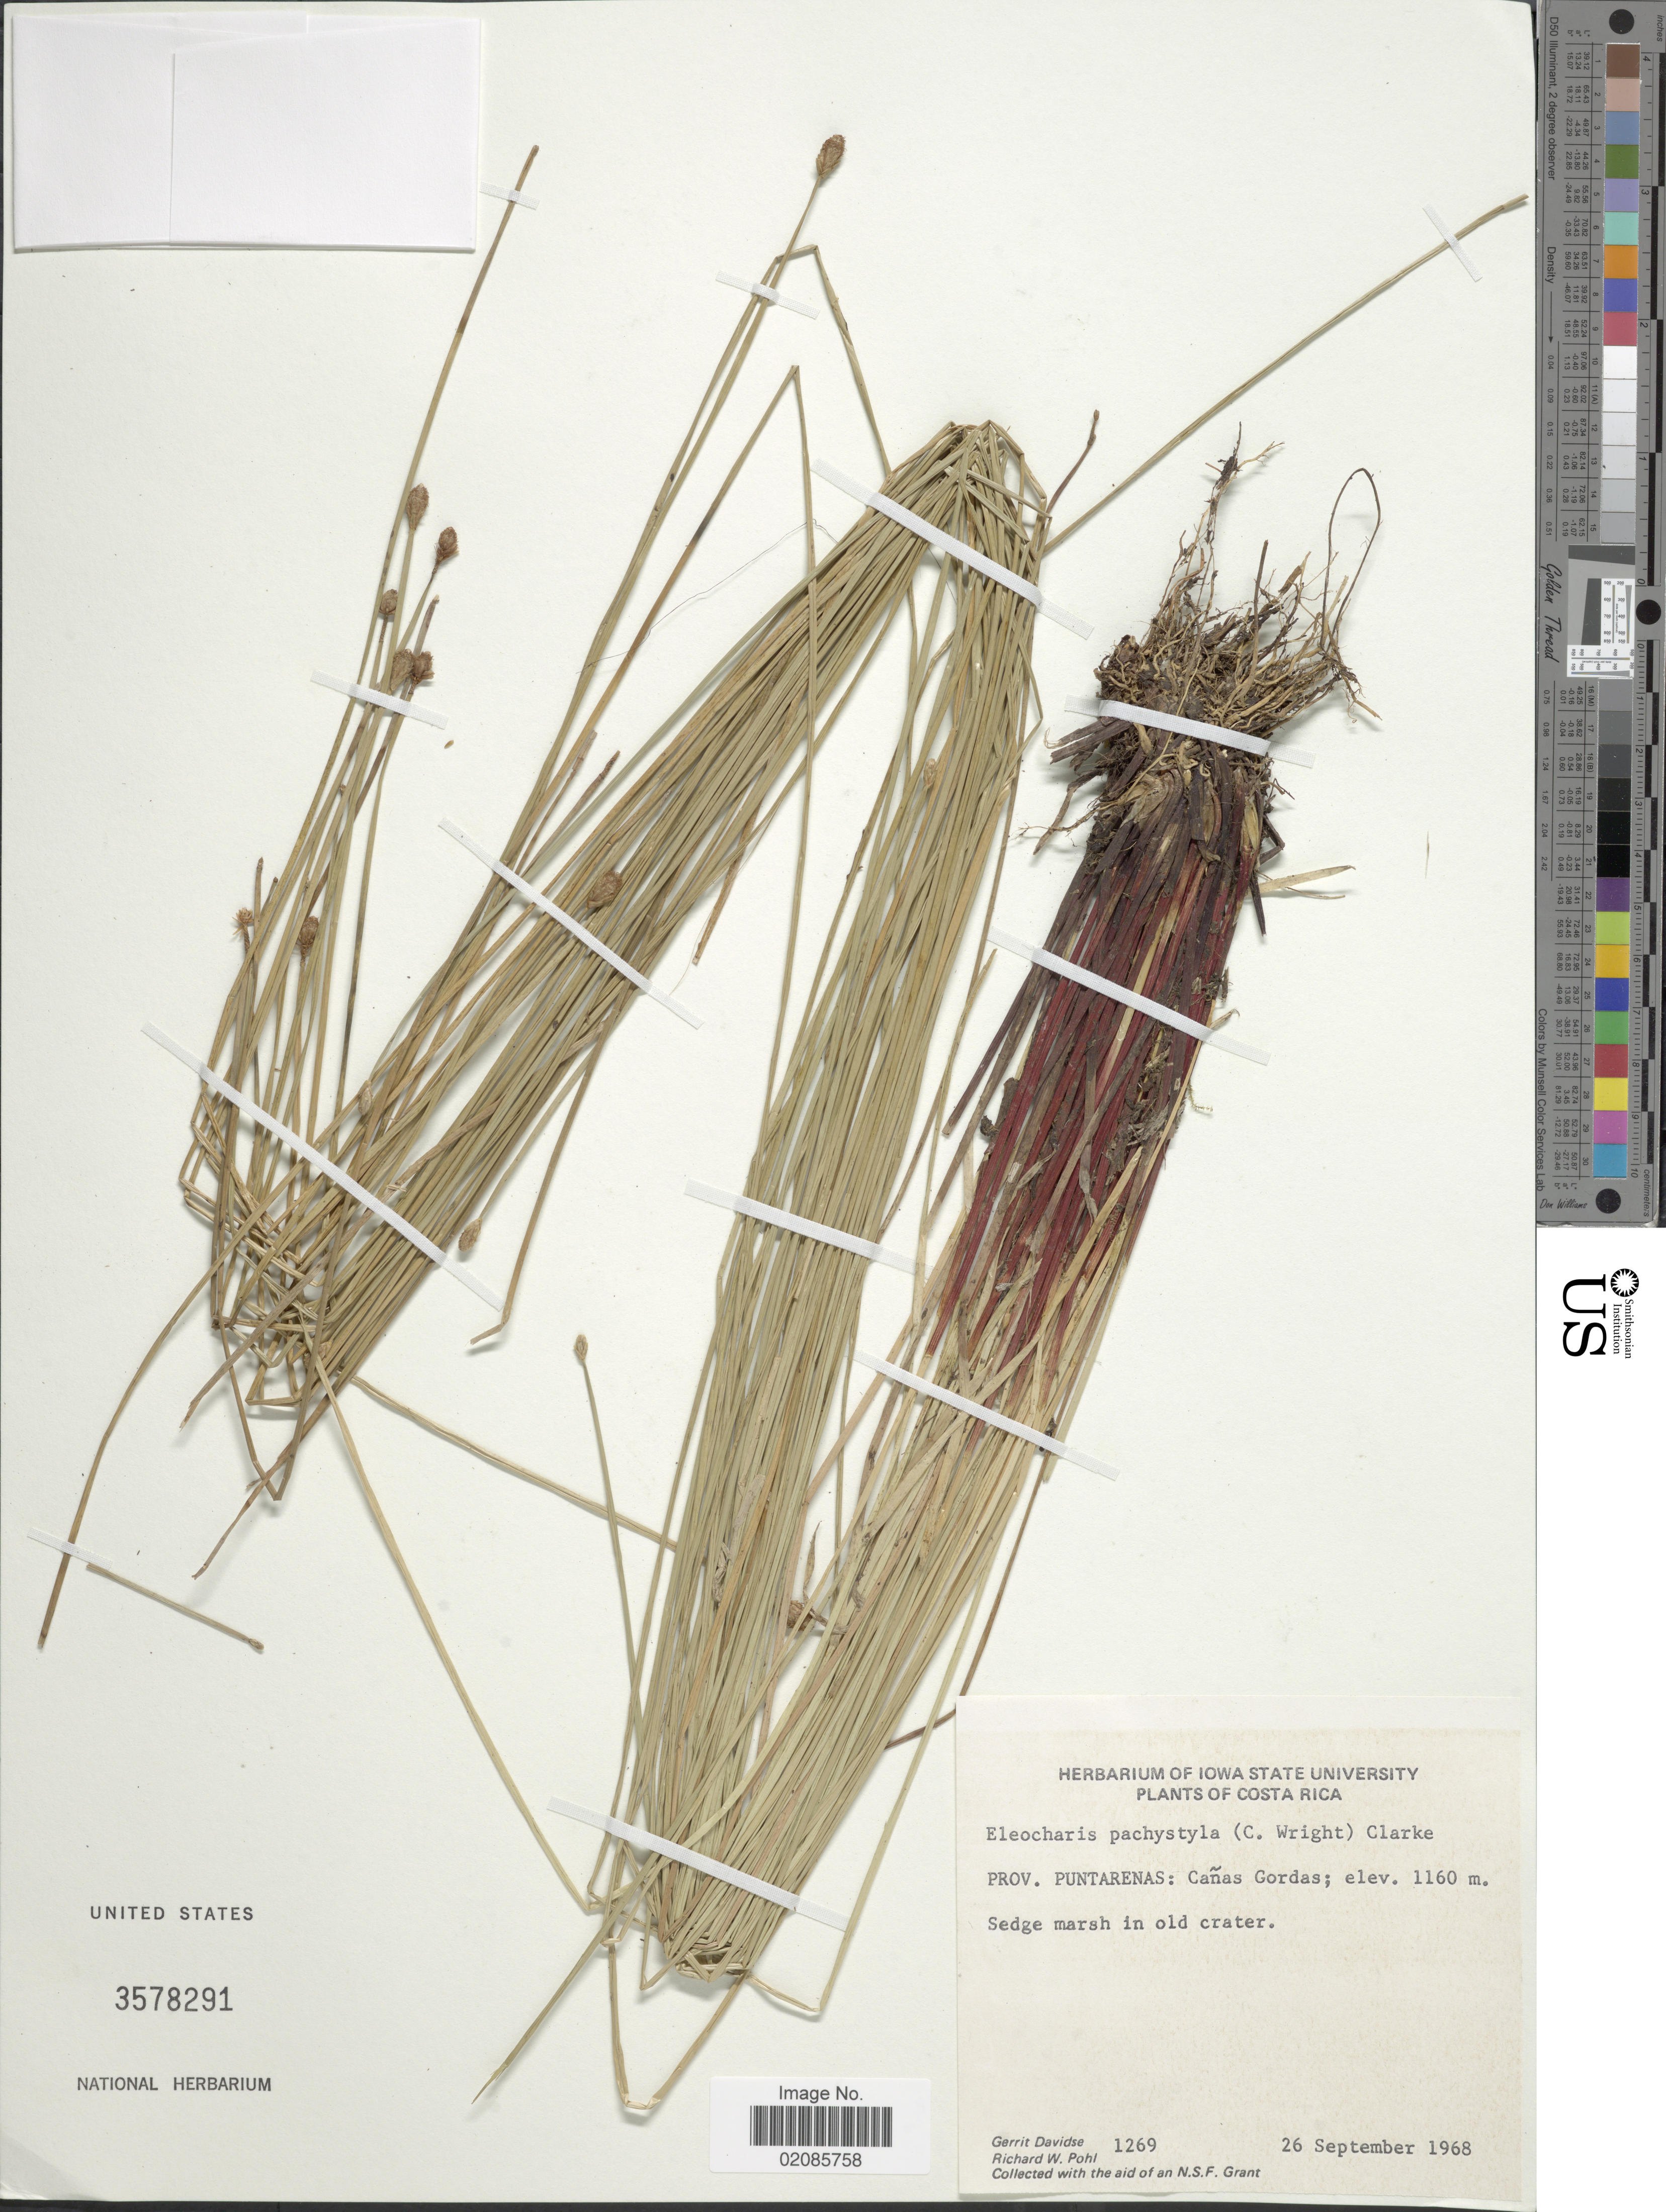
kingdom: Plantae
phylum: Tracheophyta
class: Liliopsida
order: Poales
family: Cyperaceae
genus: Eleocharis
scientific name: Eleocharis pachystyla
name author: (C. Wright) C.B. Clarke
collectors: G. Davidse & R. W. Pohl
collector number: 1269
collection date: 1968-09-26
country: Costa Rica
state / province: Puntarenas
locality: Canas Gordas, sedge marsh in old crater.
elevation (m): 1160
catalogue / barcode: US 3578291